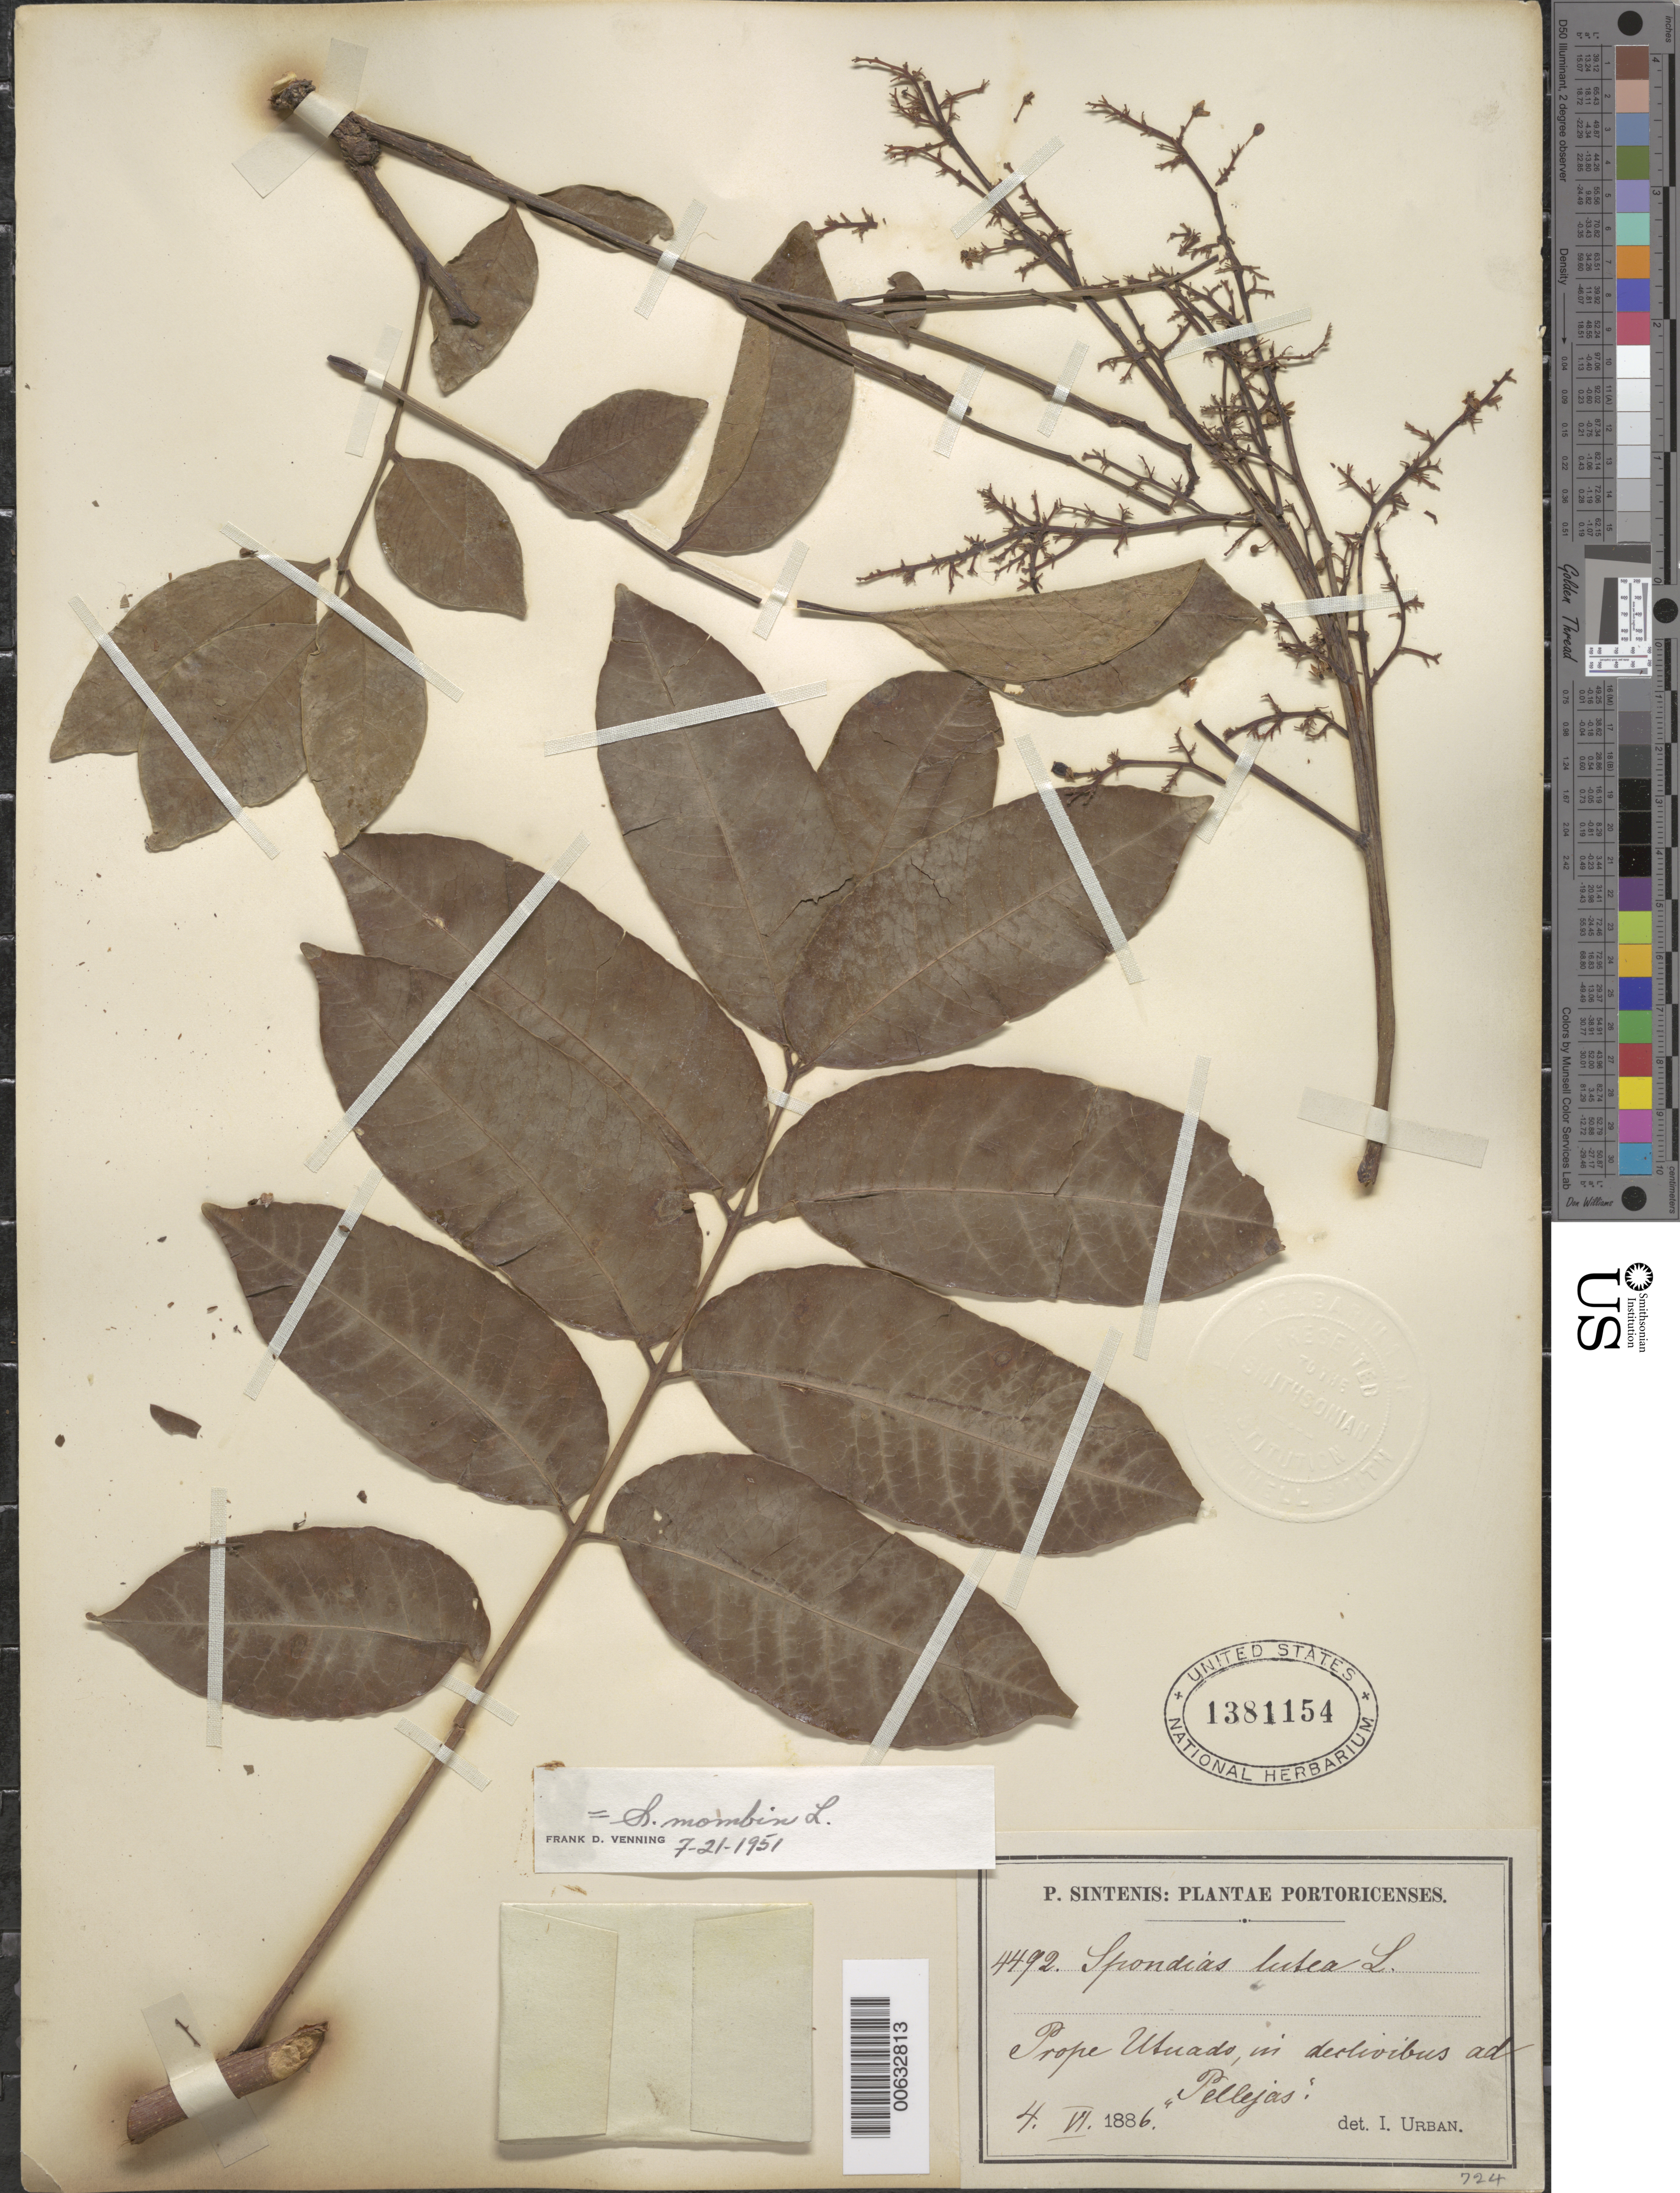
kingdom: Plantae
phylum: Tracheophyta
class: Magnoliopsida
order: Sapindales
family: Anacardiaceae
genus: Spondias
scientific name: Spondias mombin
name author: L.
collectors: P. Sintenis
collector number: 4492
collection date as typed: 04 Jun 1886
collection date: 1886-06-04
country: Puerto Rico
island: Greater Antilles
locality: Prope Utuado, in declivibus ad Pellejas.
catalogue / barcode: US 1381154